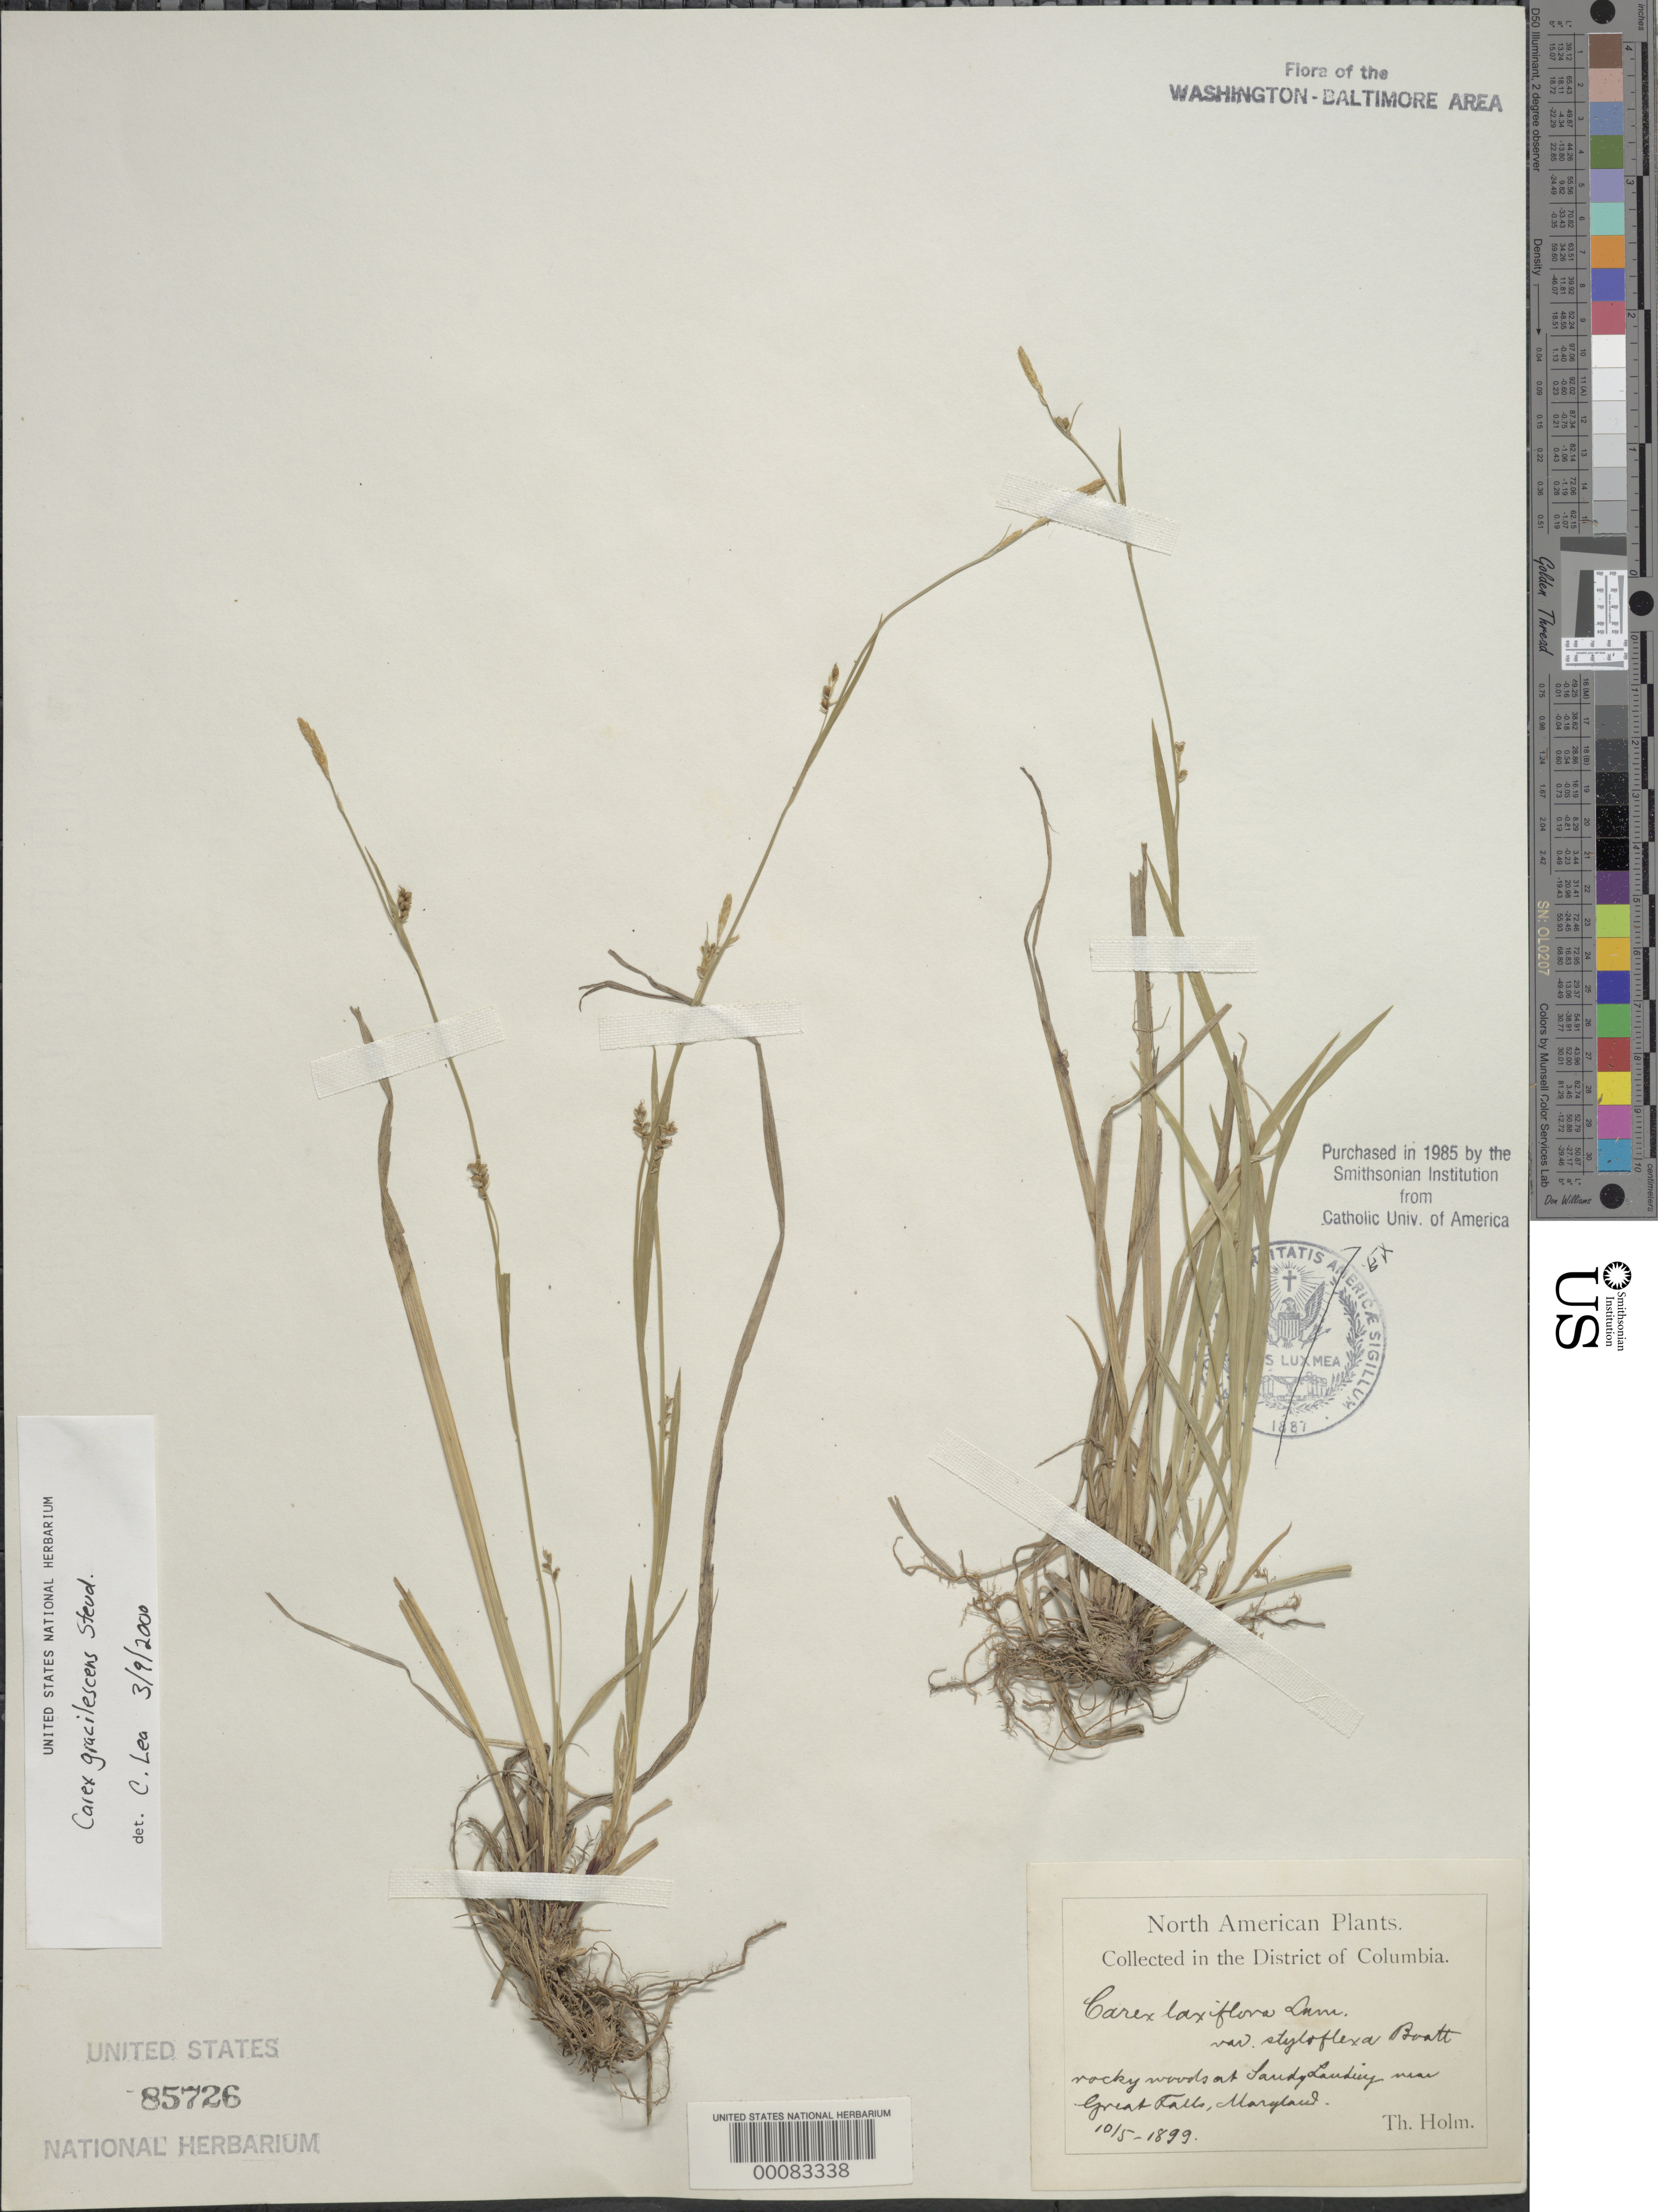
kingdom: Plantae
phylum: Tracheophyta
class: Liliopsida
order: Poales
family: Cyperaceae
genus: Carex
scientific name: Carex gracilescens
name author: Steud.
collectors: T. Holm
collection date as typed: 10 May 1899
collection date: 1899-05-10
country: United States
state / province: Maryland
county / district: Montgomery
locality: Sandy Landing Great Falls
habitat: Rocky woods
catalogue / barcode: US 83726